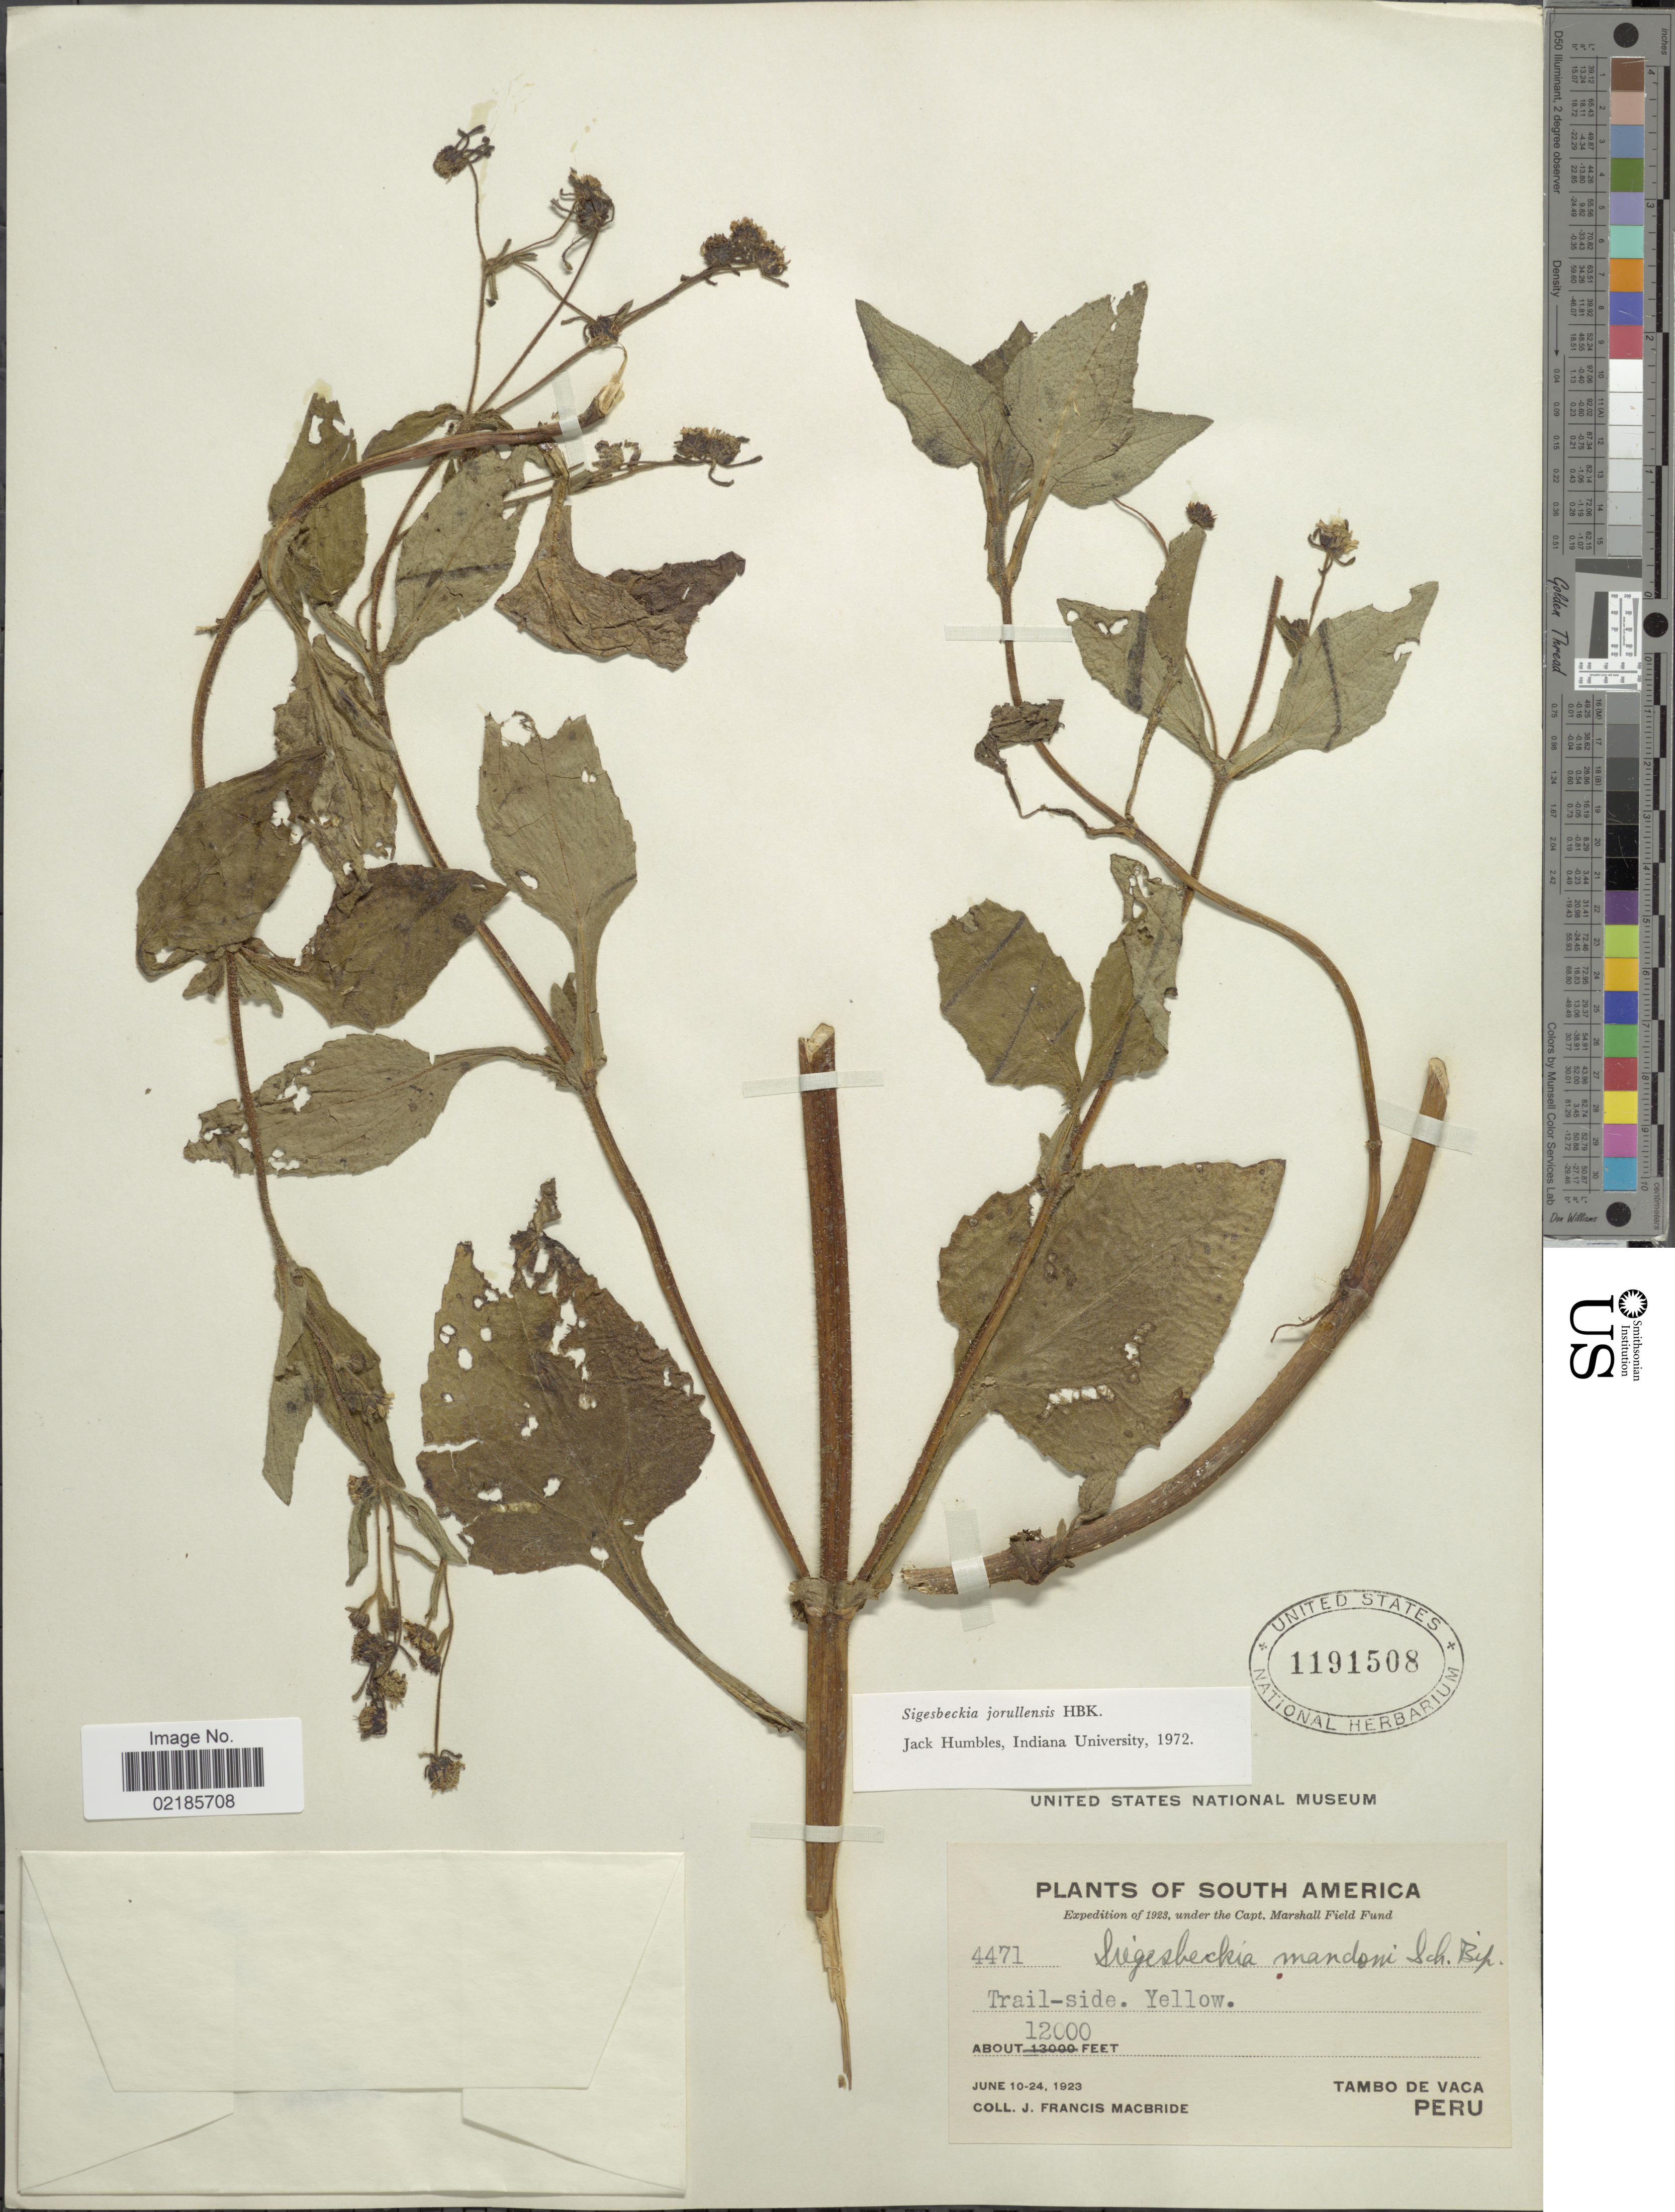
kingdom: Plantae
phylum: Tracheophyta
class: Magnoliopsida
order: Asterales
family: Asteraceae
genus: Sigesbeckia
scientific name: Sigesbeckia jorullensis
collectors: J. F. Macbride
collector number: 4471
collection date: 1923-06-10/1923-06-24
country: Peru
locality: South America, trail-side, Tambo de Vaca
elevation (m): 3658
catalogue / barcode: US 1191508